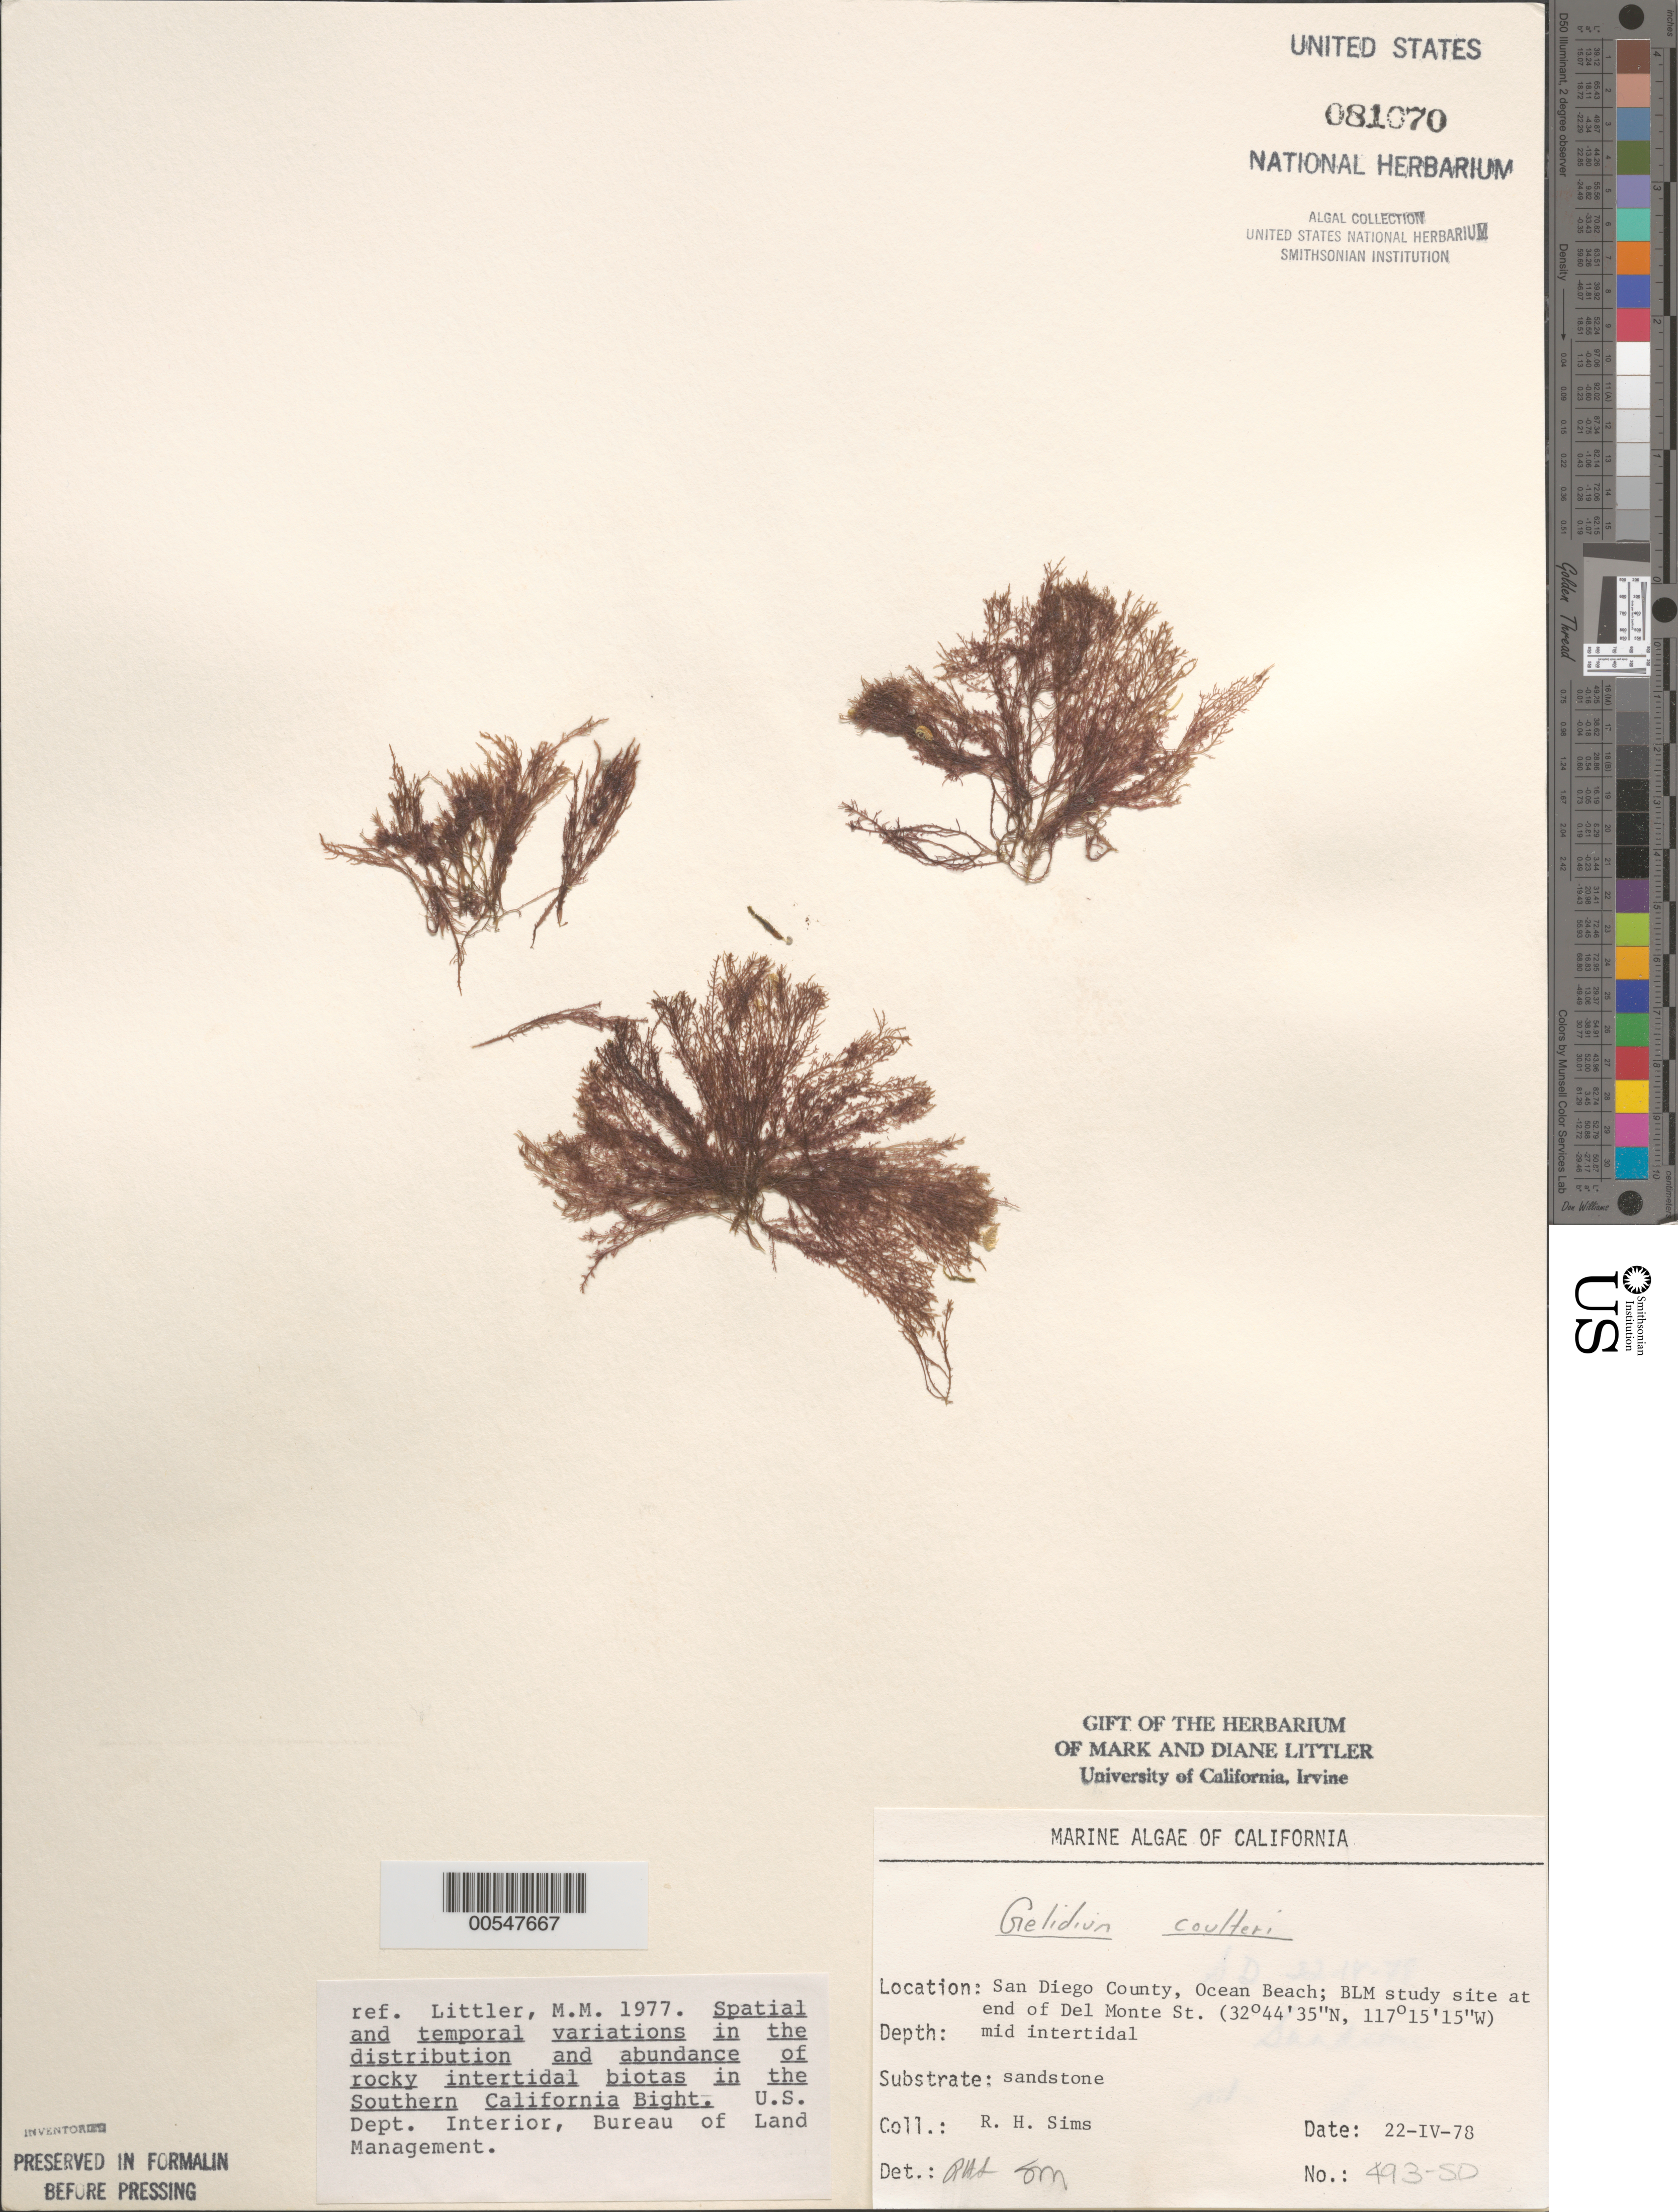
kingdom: Plantae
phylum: Rhodophyta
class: Florideophyceae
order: Gelidiales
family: Gelidiaceae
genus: Gelidium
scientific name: Gelidium coulteri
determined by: Sims, Robert H.; Murray, S. N.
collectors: R. H. Sims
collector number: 493-SD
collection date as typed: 22 Apr 1978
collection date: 1978-04-22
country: United States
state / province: California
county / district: San Diego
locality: End of Del Monte Street, Ocean Beach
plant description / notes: BLM-SOCALBIGHT Rocky Intertidal Survey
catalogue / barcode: US 81070